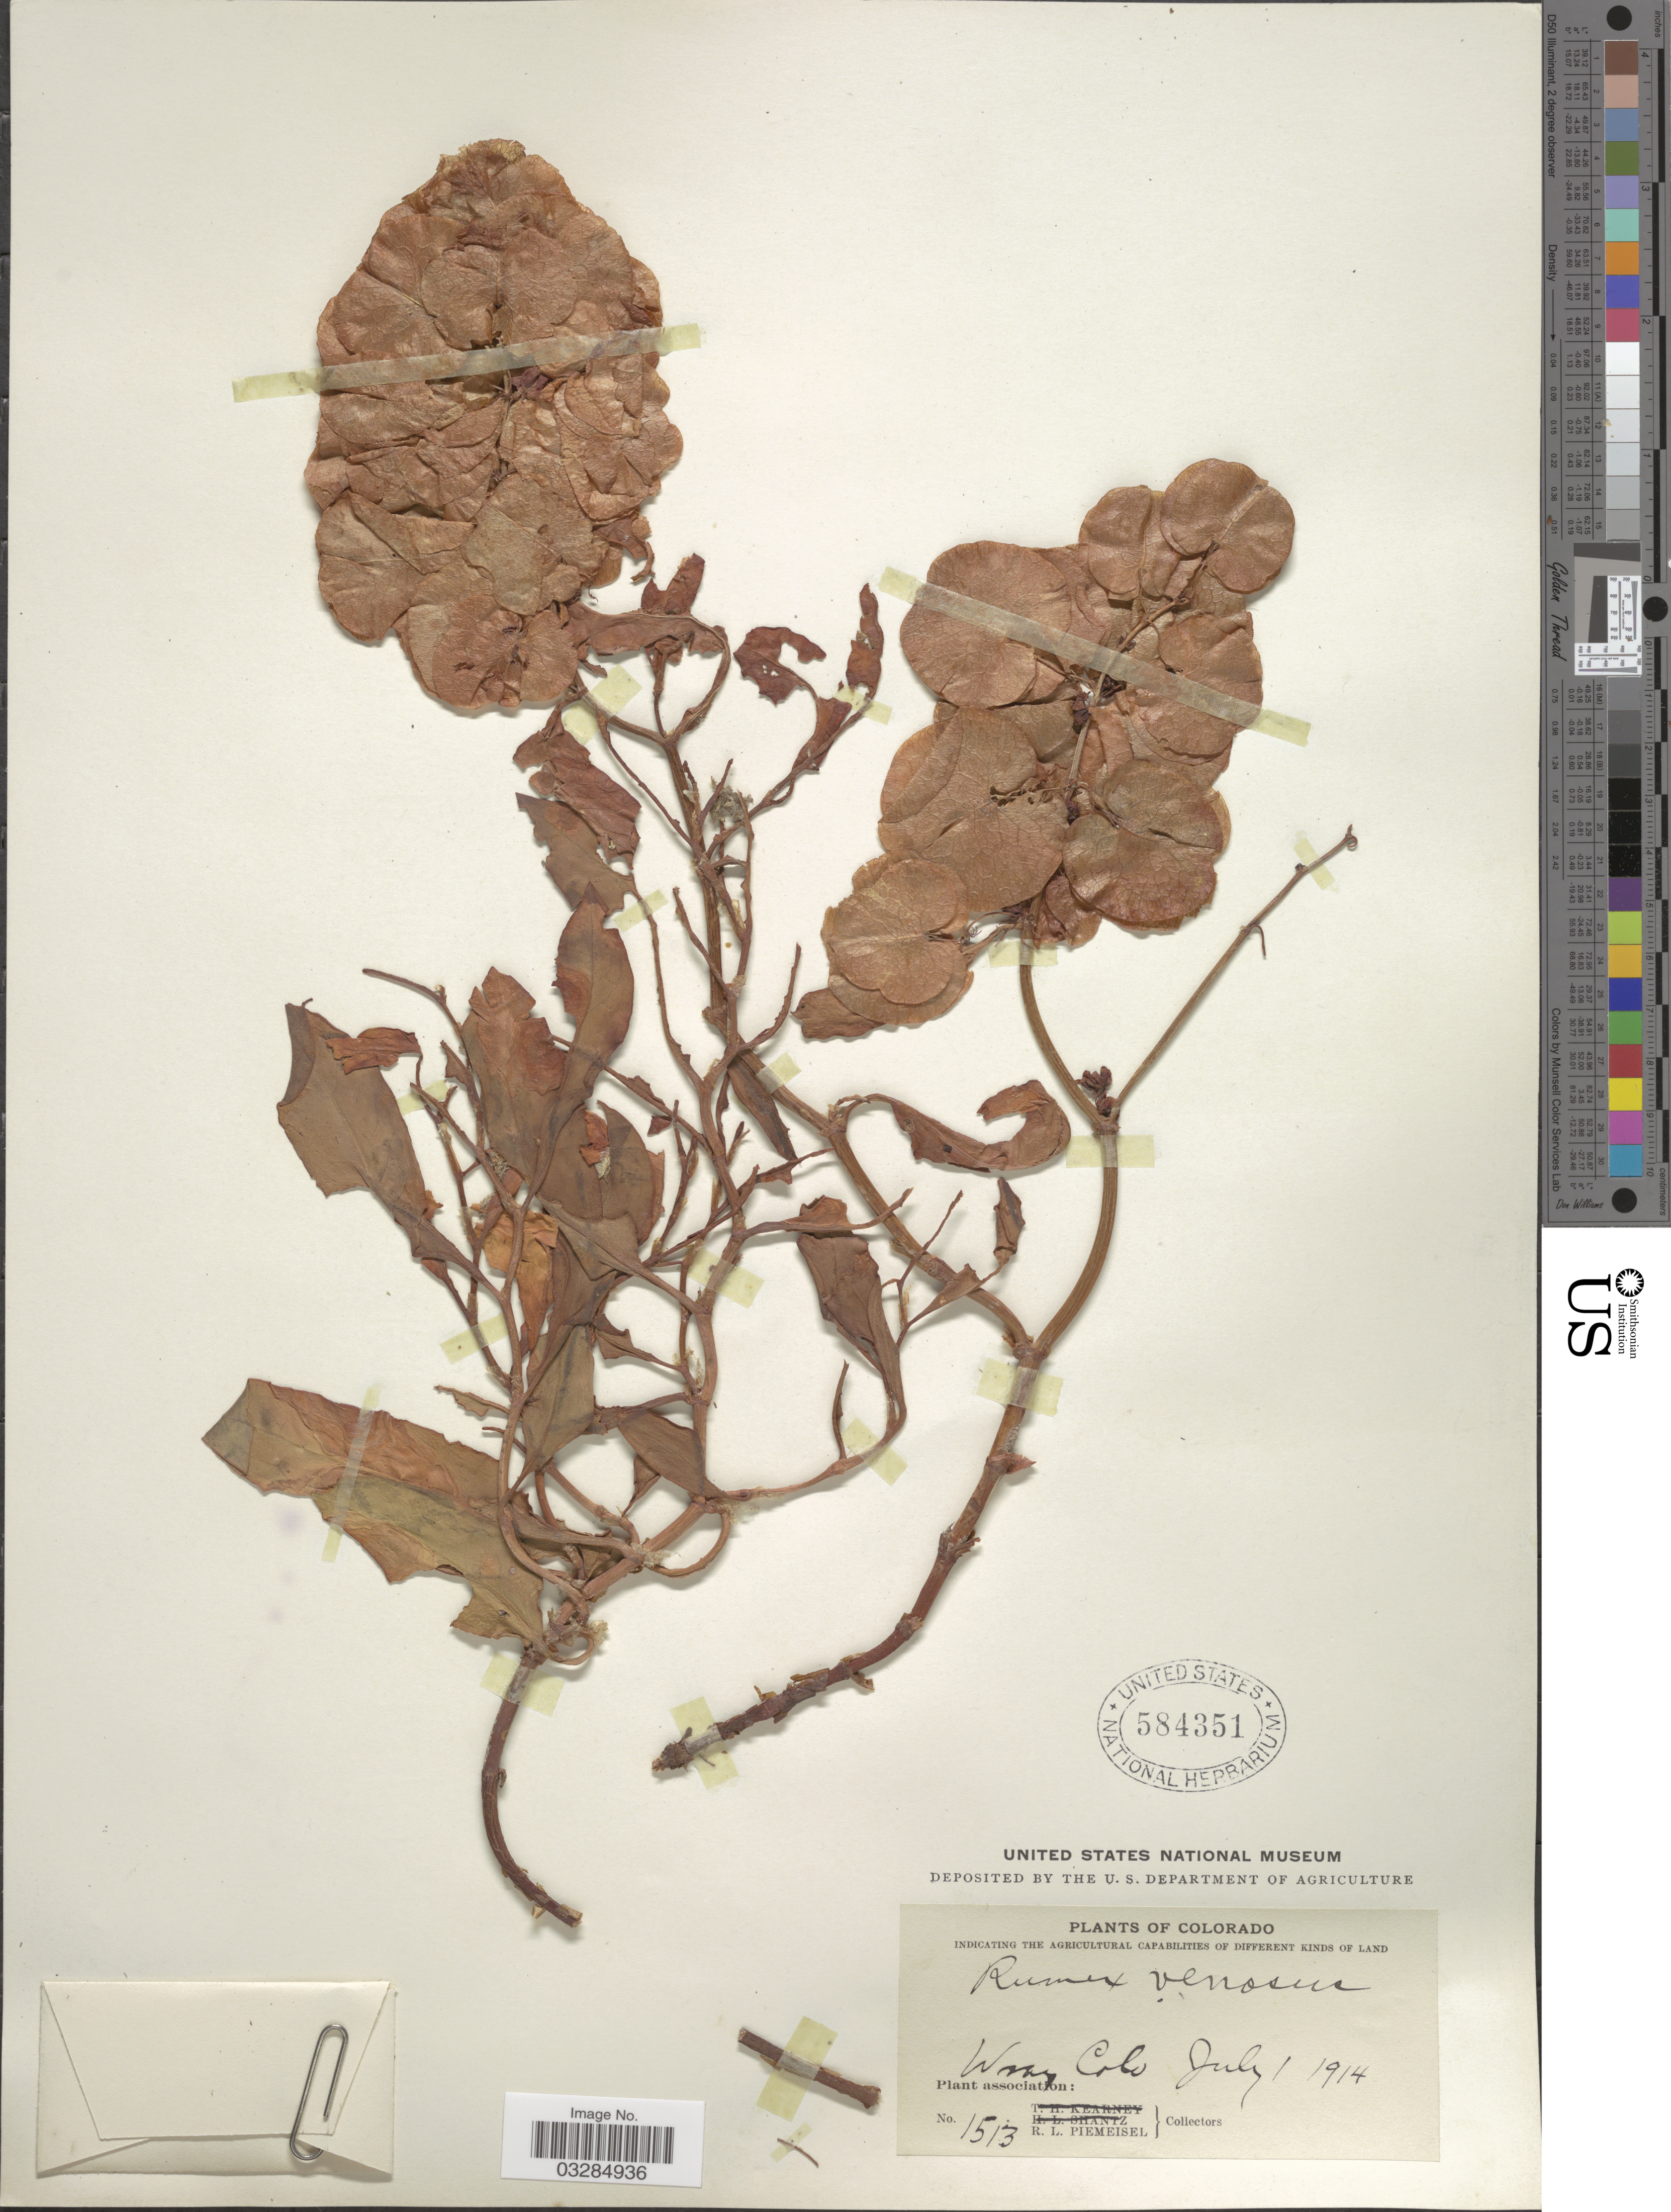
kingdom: Plantae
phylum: Tracheophyta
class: Magnoliopsida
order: Caryophyllales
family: Polygonaceae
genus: Rumex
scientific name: Rumex venosus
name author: Pursh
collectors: R. L. Piemeisel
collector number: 1513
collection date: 1914-07-01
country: United States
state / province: Colorado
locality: Wray.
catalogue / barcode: US 584351